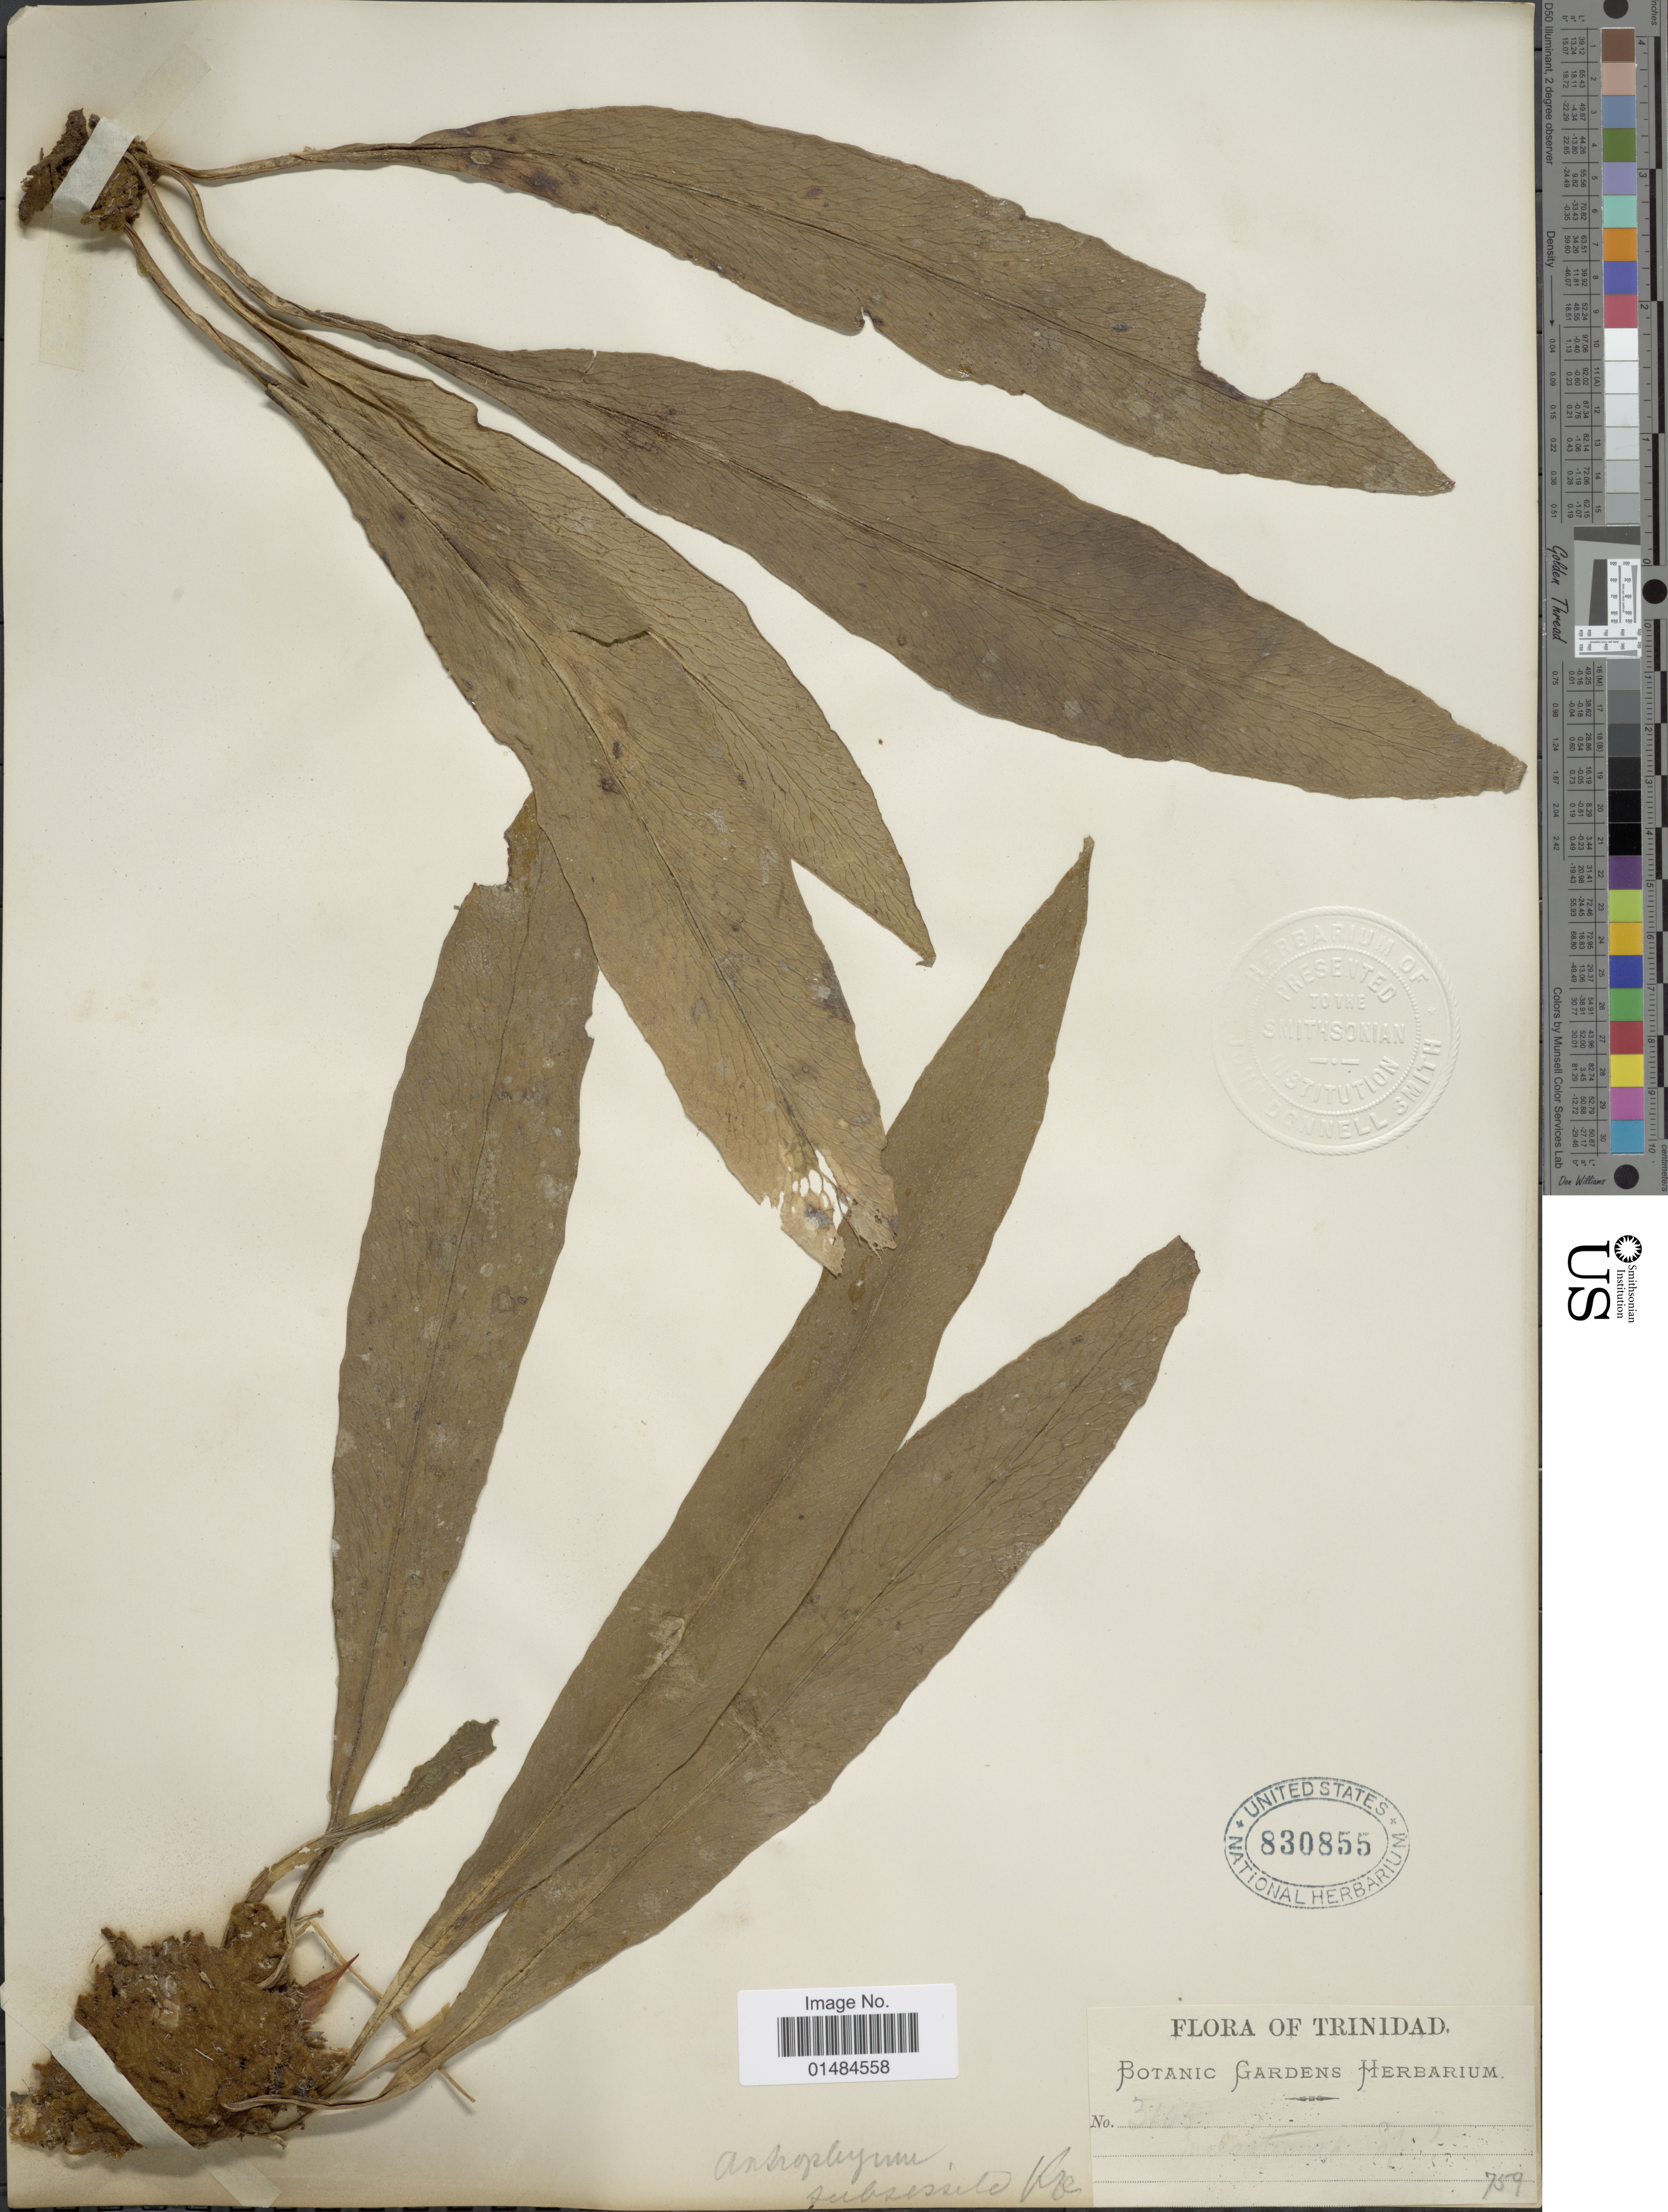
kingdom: Plantae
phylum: Tracheophyta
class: Polypodiopsida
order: Polypodiales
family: Pteridaceae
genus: Polytaenium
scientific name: Polytaenium guayanense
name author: (Hieron.) Alston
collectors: Botanic Gardens Herbarium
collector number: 3105*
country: Trinidad and Tobago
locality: Trinidad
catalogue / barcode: US 830855